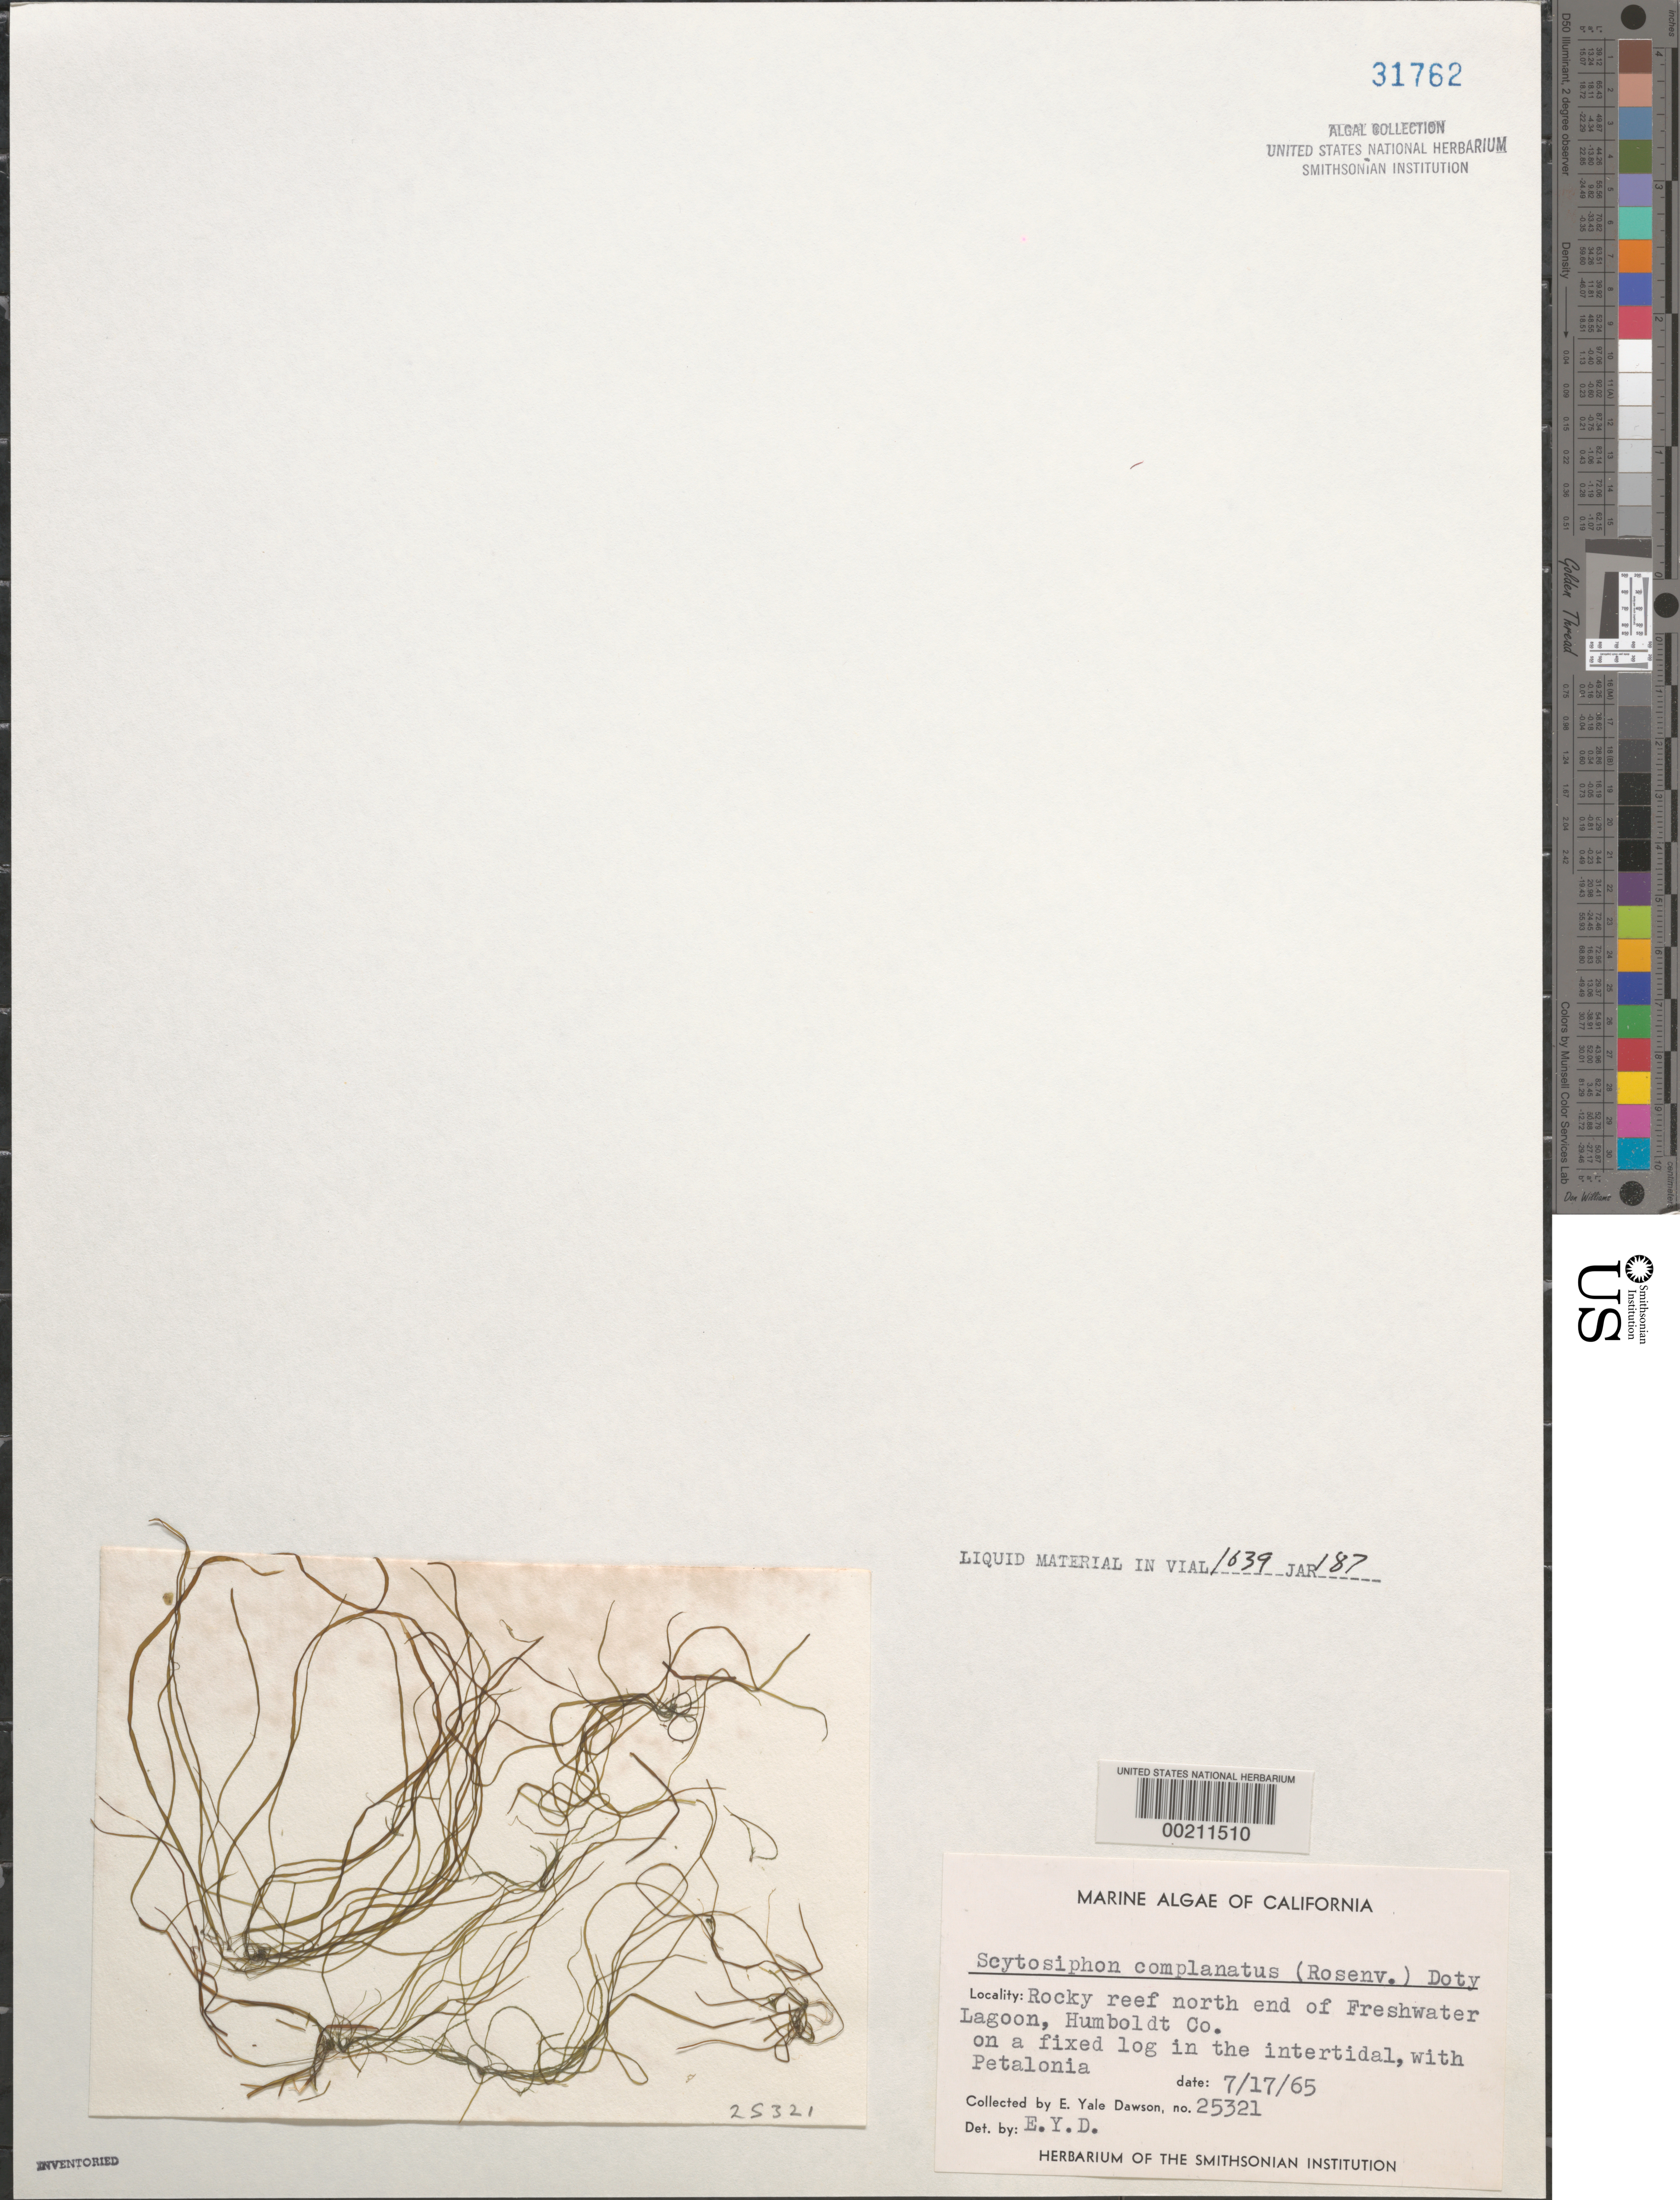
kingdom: Chromista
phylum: Ochrophyta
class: Phaeophyceae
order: Scytosiphonales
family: Scytosiphonaceae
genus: Scytosiphon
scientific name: Scytosiphon complanatus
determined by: Dawson, E. Y.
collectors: E. Y. Dawson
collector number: EYD 25321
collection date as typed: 17 Jul 1965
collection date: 1965-07-17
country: United States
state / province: California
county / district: Humboldt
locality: North end of Freshwater Lagoon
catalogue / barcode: US 31762